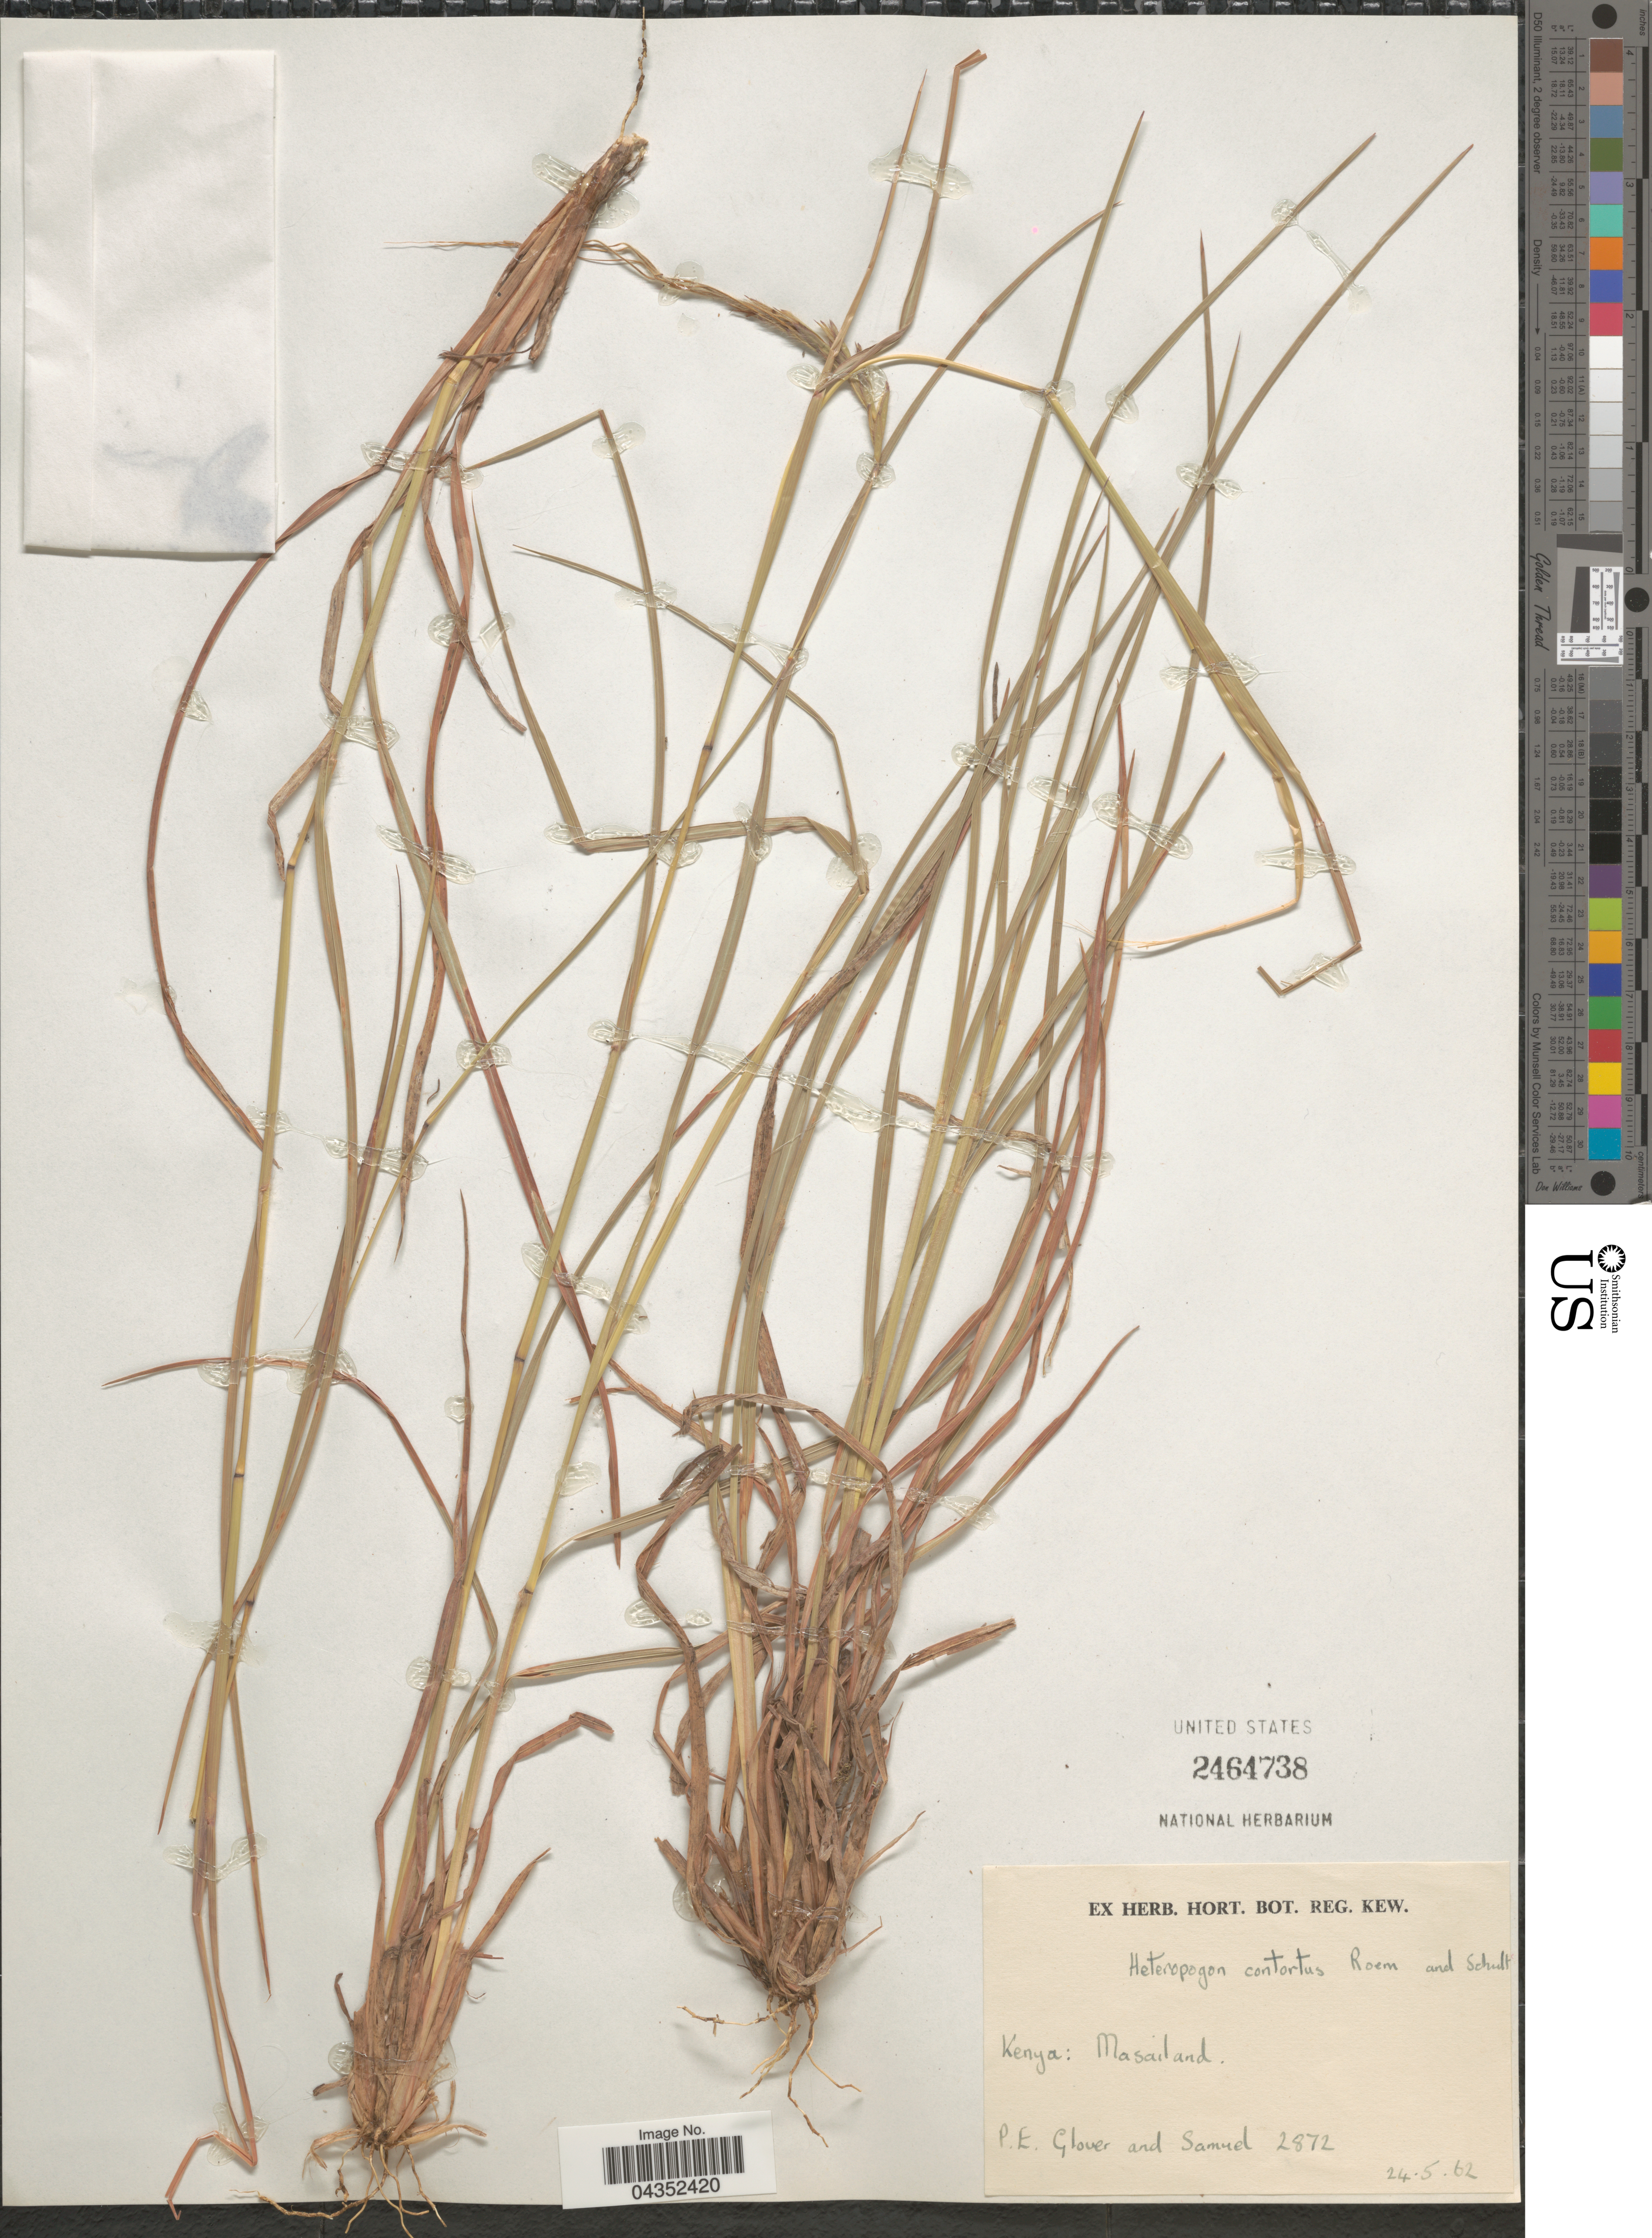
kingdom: Plantae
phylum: Tracheophyta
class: Liliopsida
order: Poales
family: Poaceae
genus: Heteropogon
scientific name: Heteropogon contortus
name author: (L.) P. Beauv. ex Roem. & Schult.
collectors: Glover & -. Samuel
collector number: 2872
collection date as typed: Transcribed d/m/y: 24/5/62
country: Kenya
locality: Masailand.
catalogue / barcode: US 2464738